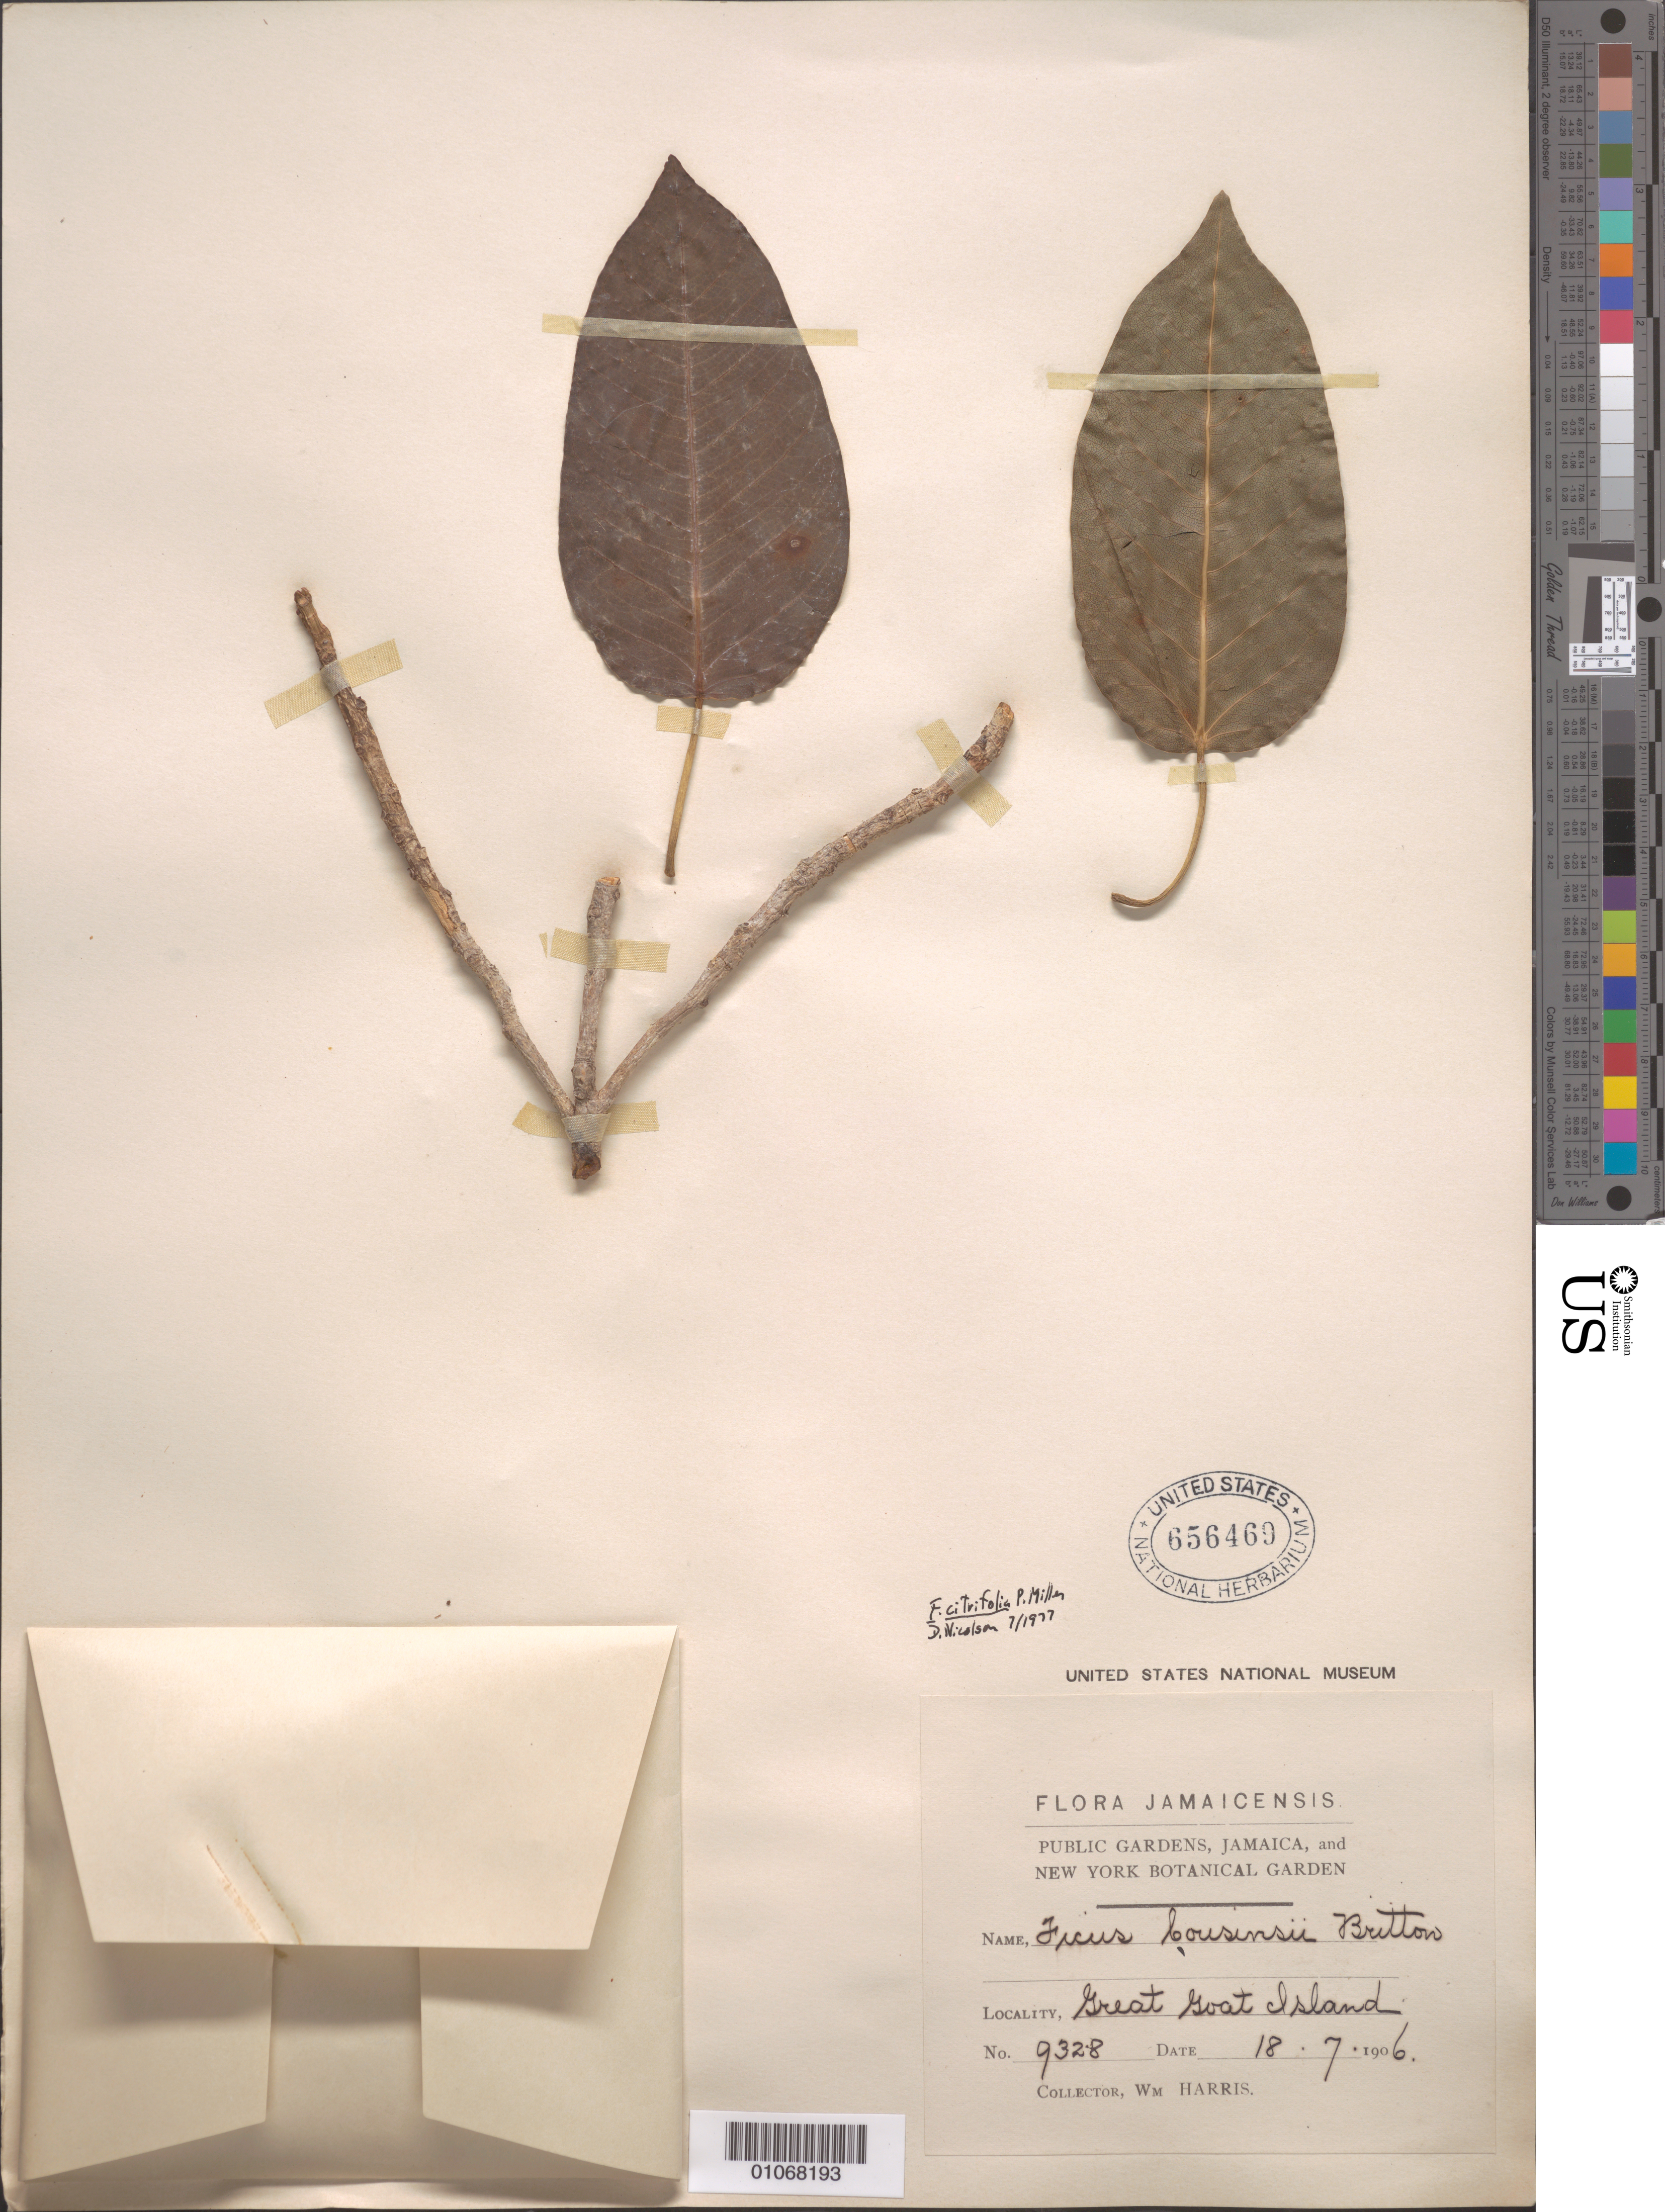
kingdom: Plantae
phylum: Tracheophyta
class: Magnoliopsida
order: Rosales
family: Moraceae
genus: Ficus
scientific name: Ficus citrifolia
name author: Mill.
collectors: W. Harris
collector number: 9328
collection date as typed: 18 Jul 1906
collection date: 1906-07-18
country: Jamaica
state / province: Saint Catherine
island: Great Goat Island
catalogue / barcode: US 656469